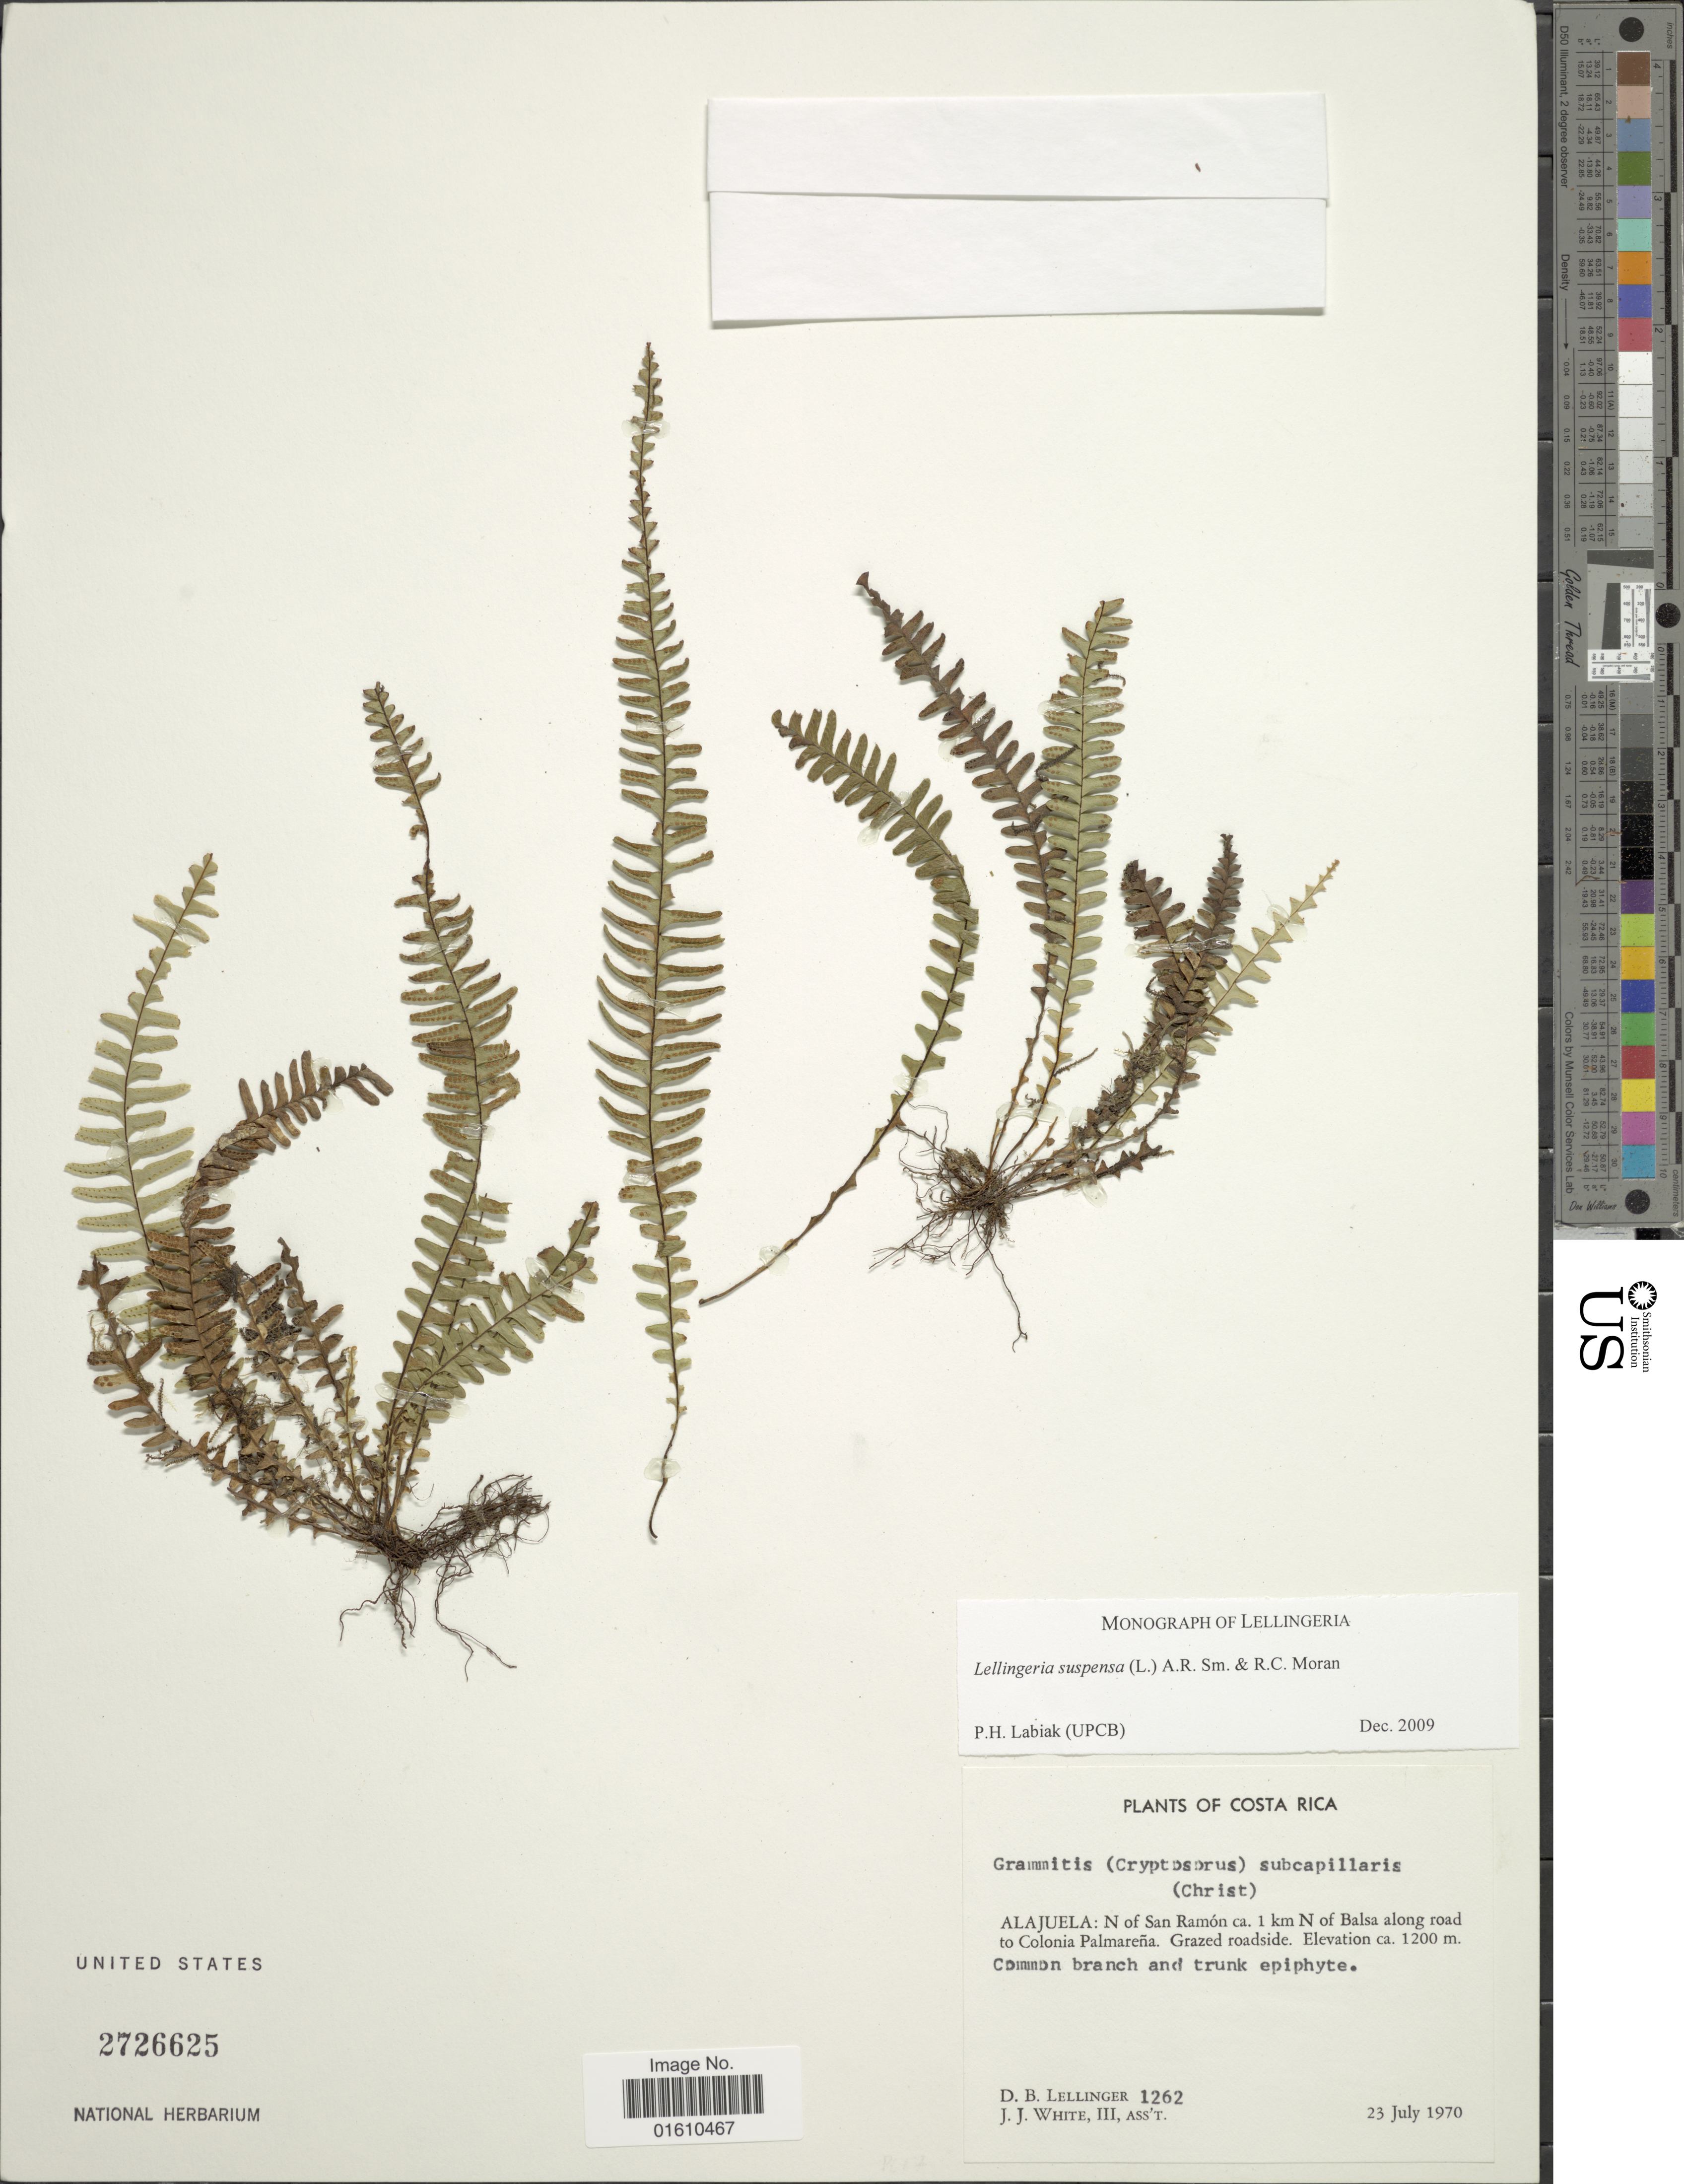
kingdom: Plantae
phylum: Tracheophyta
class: Polypodiopsida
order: Polypodiales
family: Polypodiaceae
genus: Lellingeria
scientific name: Lellingeria suspensa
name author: (L.) A.R. Sm. & R.C. Moran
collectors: D. B. Lellinger & J. J. White III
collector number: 1262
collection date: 1970-07-23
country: Costa Rica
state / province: Alajuela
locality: N of San Ramón ca. 1 km N of Balsa along road to Colonia Palmareña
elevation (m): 1200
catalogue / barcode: US 2726625